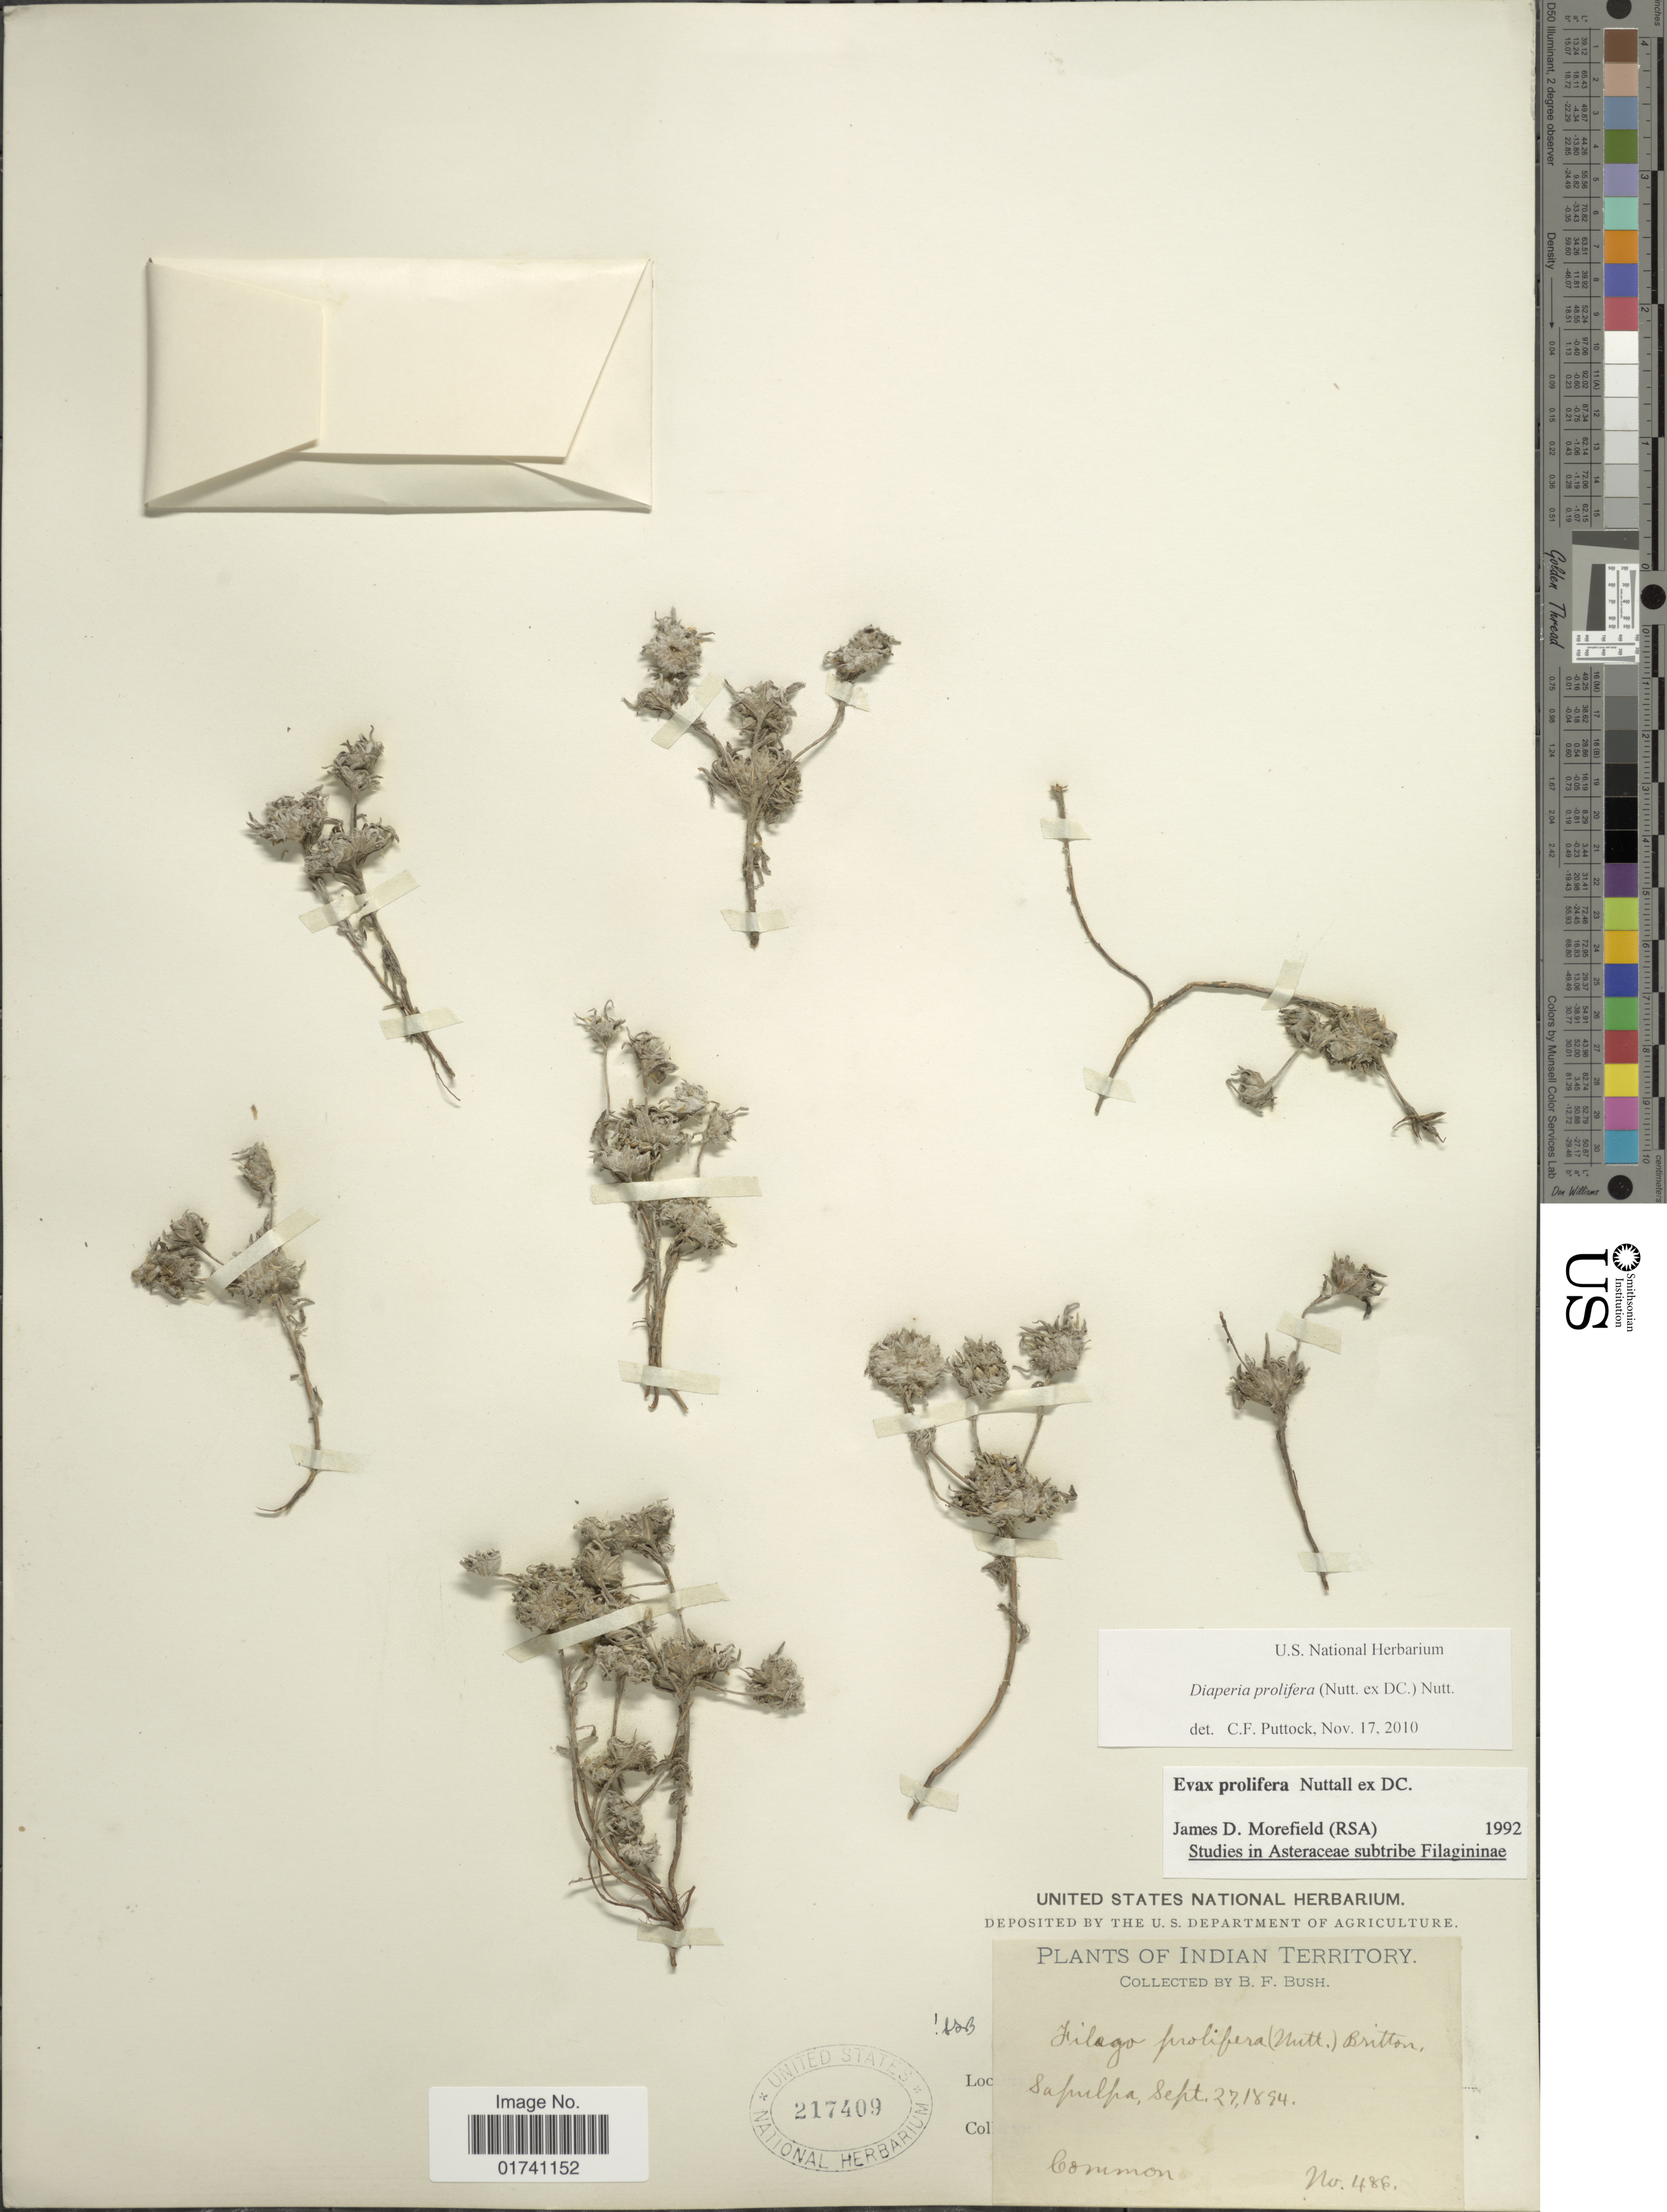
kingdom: Plantae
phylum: Tracheophyta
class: Magnoliopsida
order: Asterales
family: Asteraceae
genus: Diaperia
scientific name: Diaperia prolifera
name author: (Nutt. ex DC.) Morefield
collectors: B. F. Bush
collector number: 486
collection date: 1894-09-27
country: United States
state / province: Oklahoma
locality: Indian Territory. Sapulpa.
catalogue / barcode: US 217409